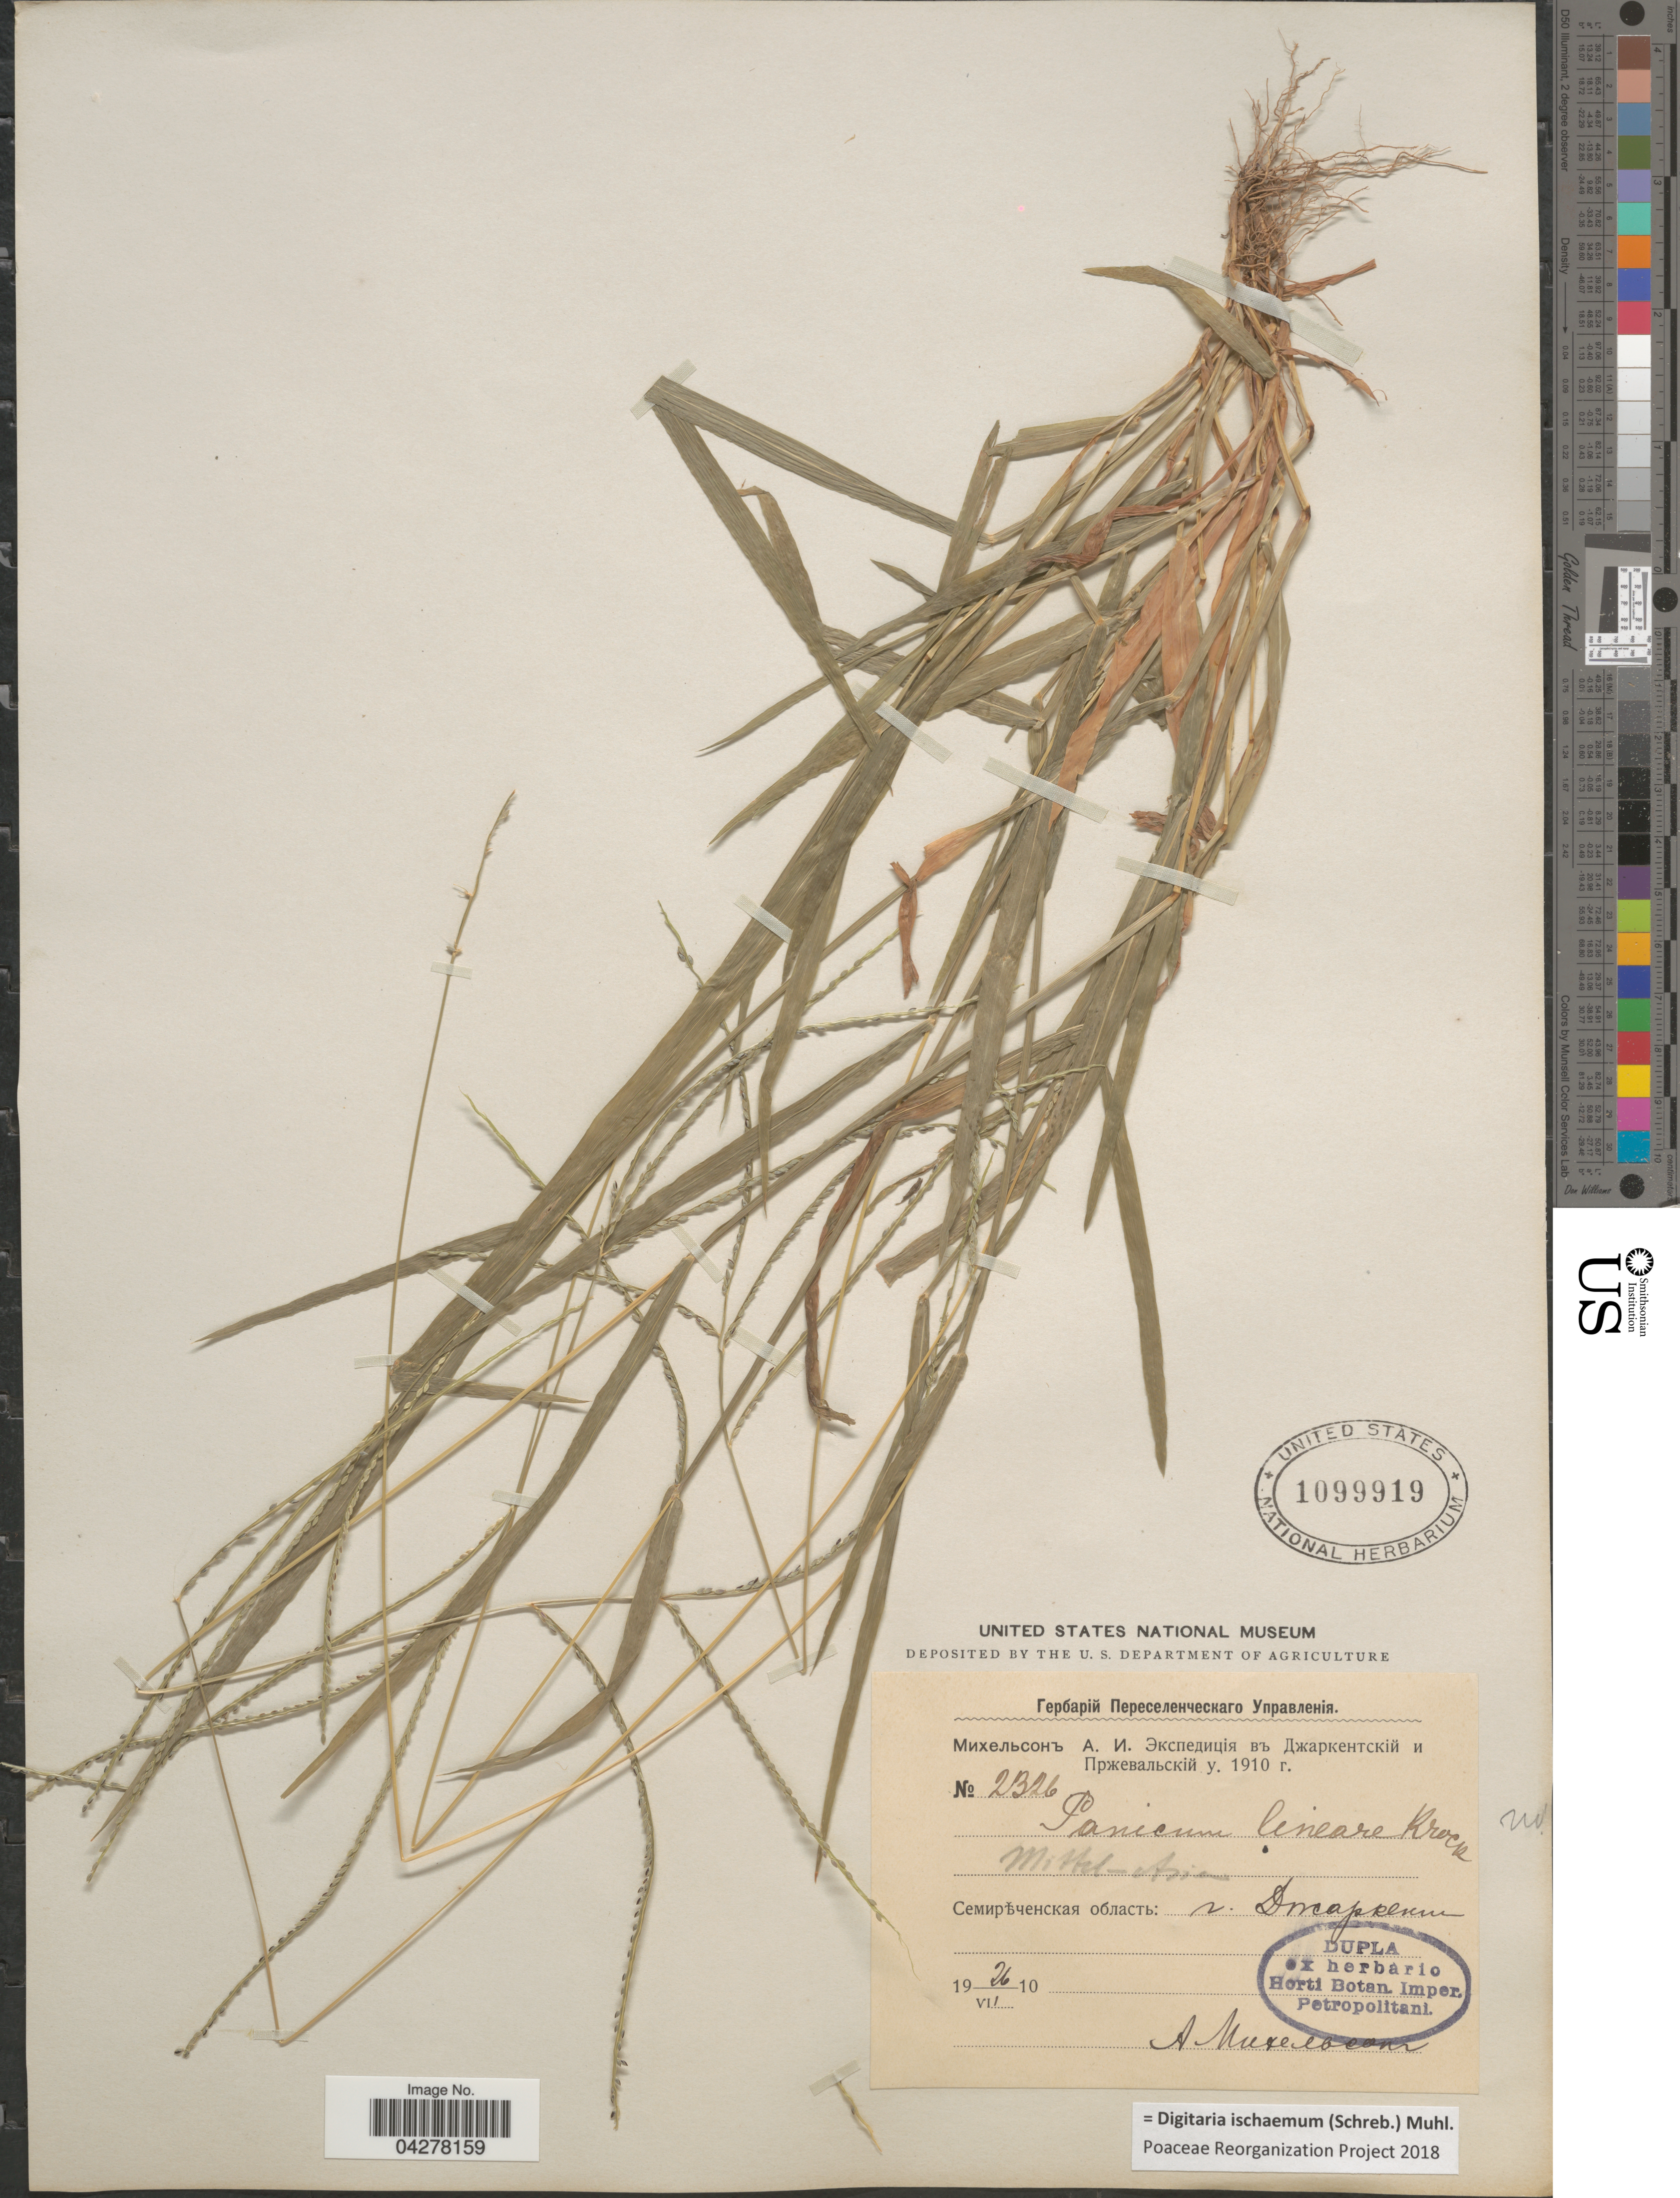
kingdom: Plantae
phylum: Tracheophyta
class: Liliopsida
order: Poales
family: Poaceae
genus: Digitaria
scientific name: Digitaria ischaemum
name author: (Schreber) Schreber ex Muhl.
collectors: A. Mikhelson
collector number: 2326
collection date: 1910-07-26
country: Kazakhstan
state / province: Almaty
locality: Dzharkent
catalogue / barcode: US 1099919